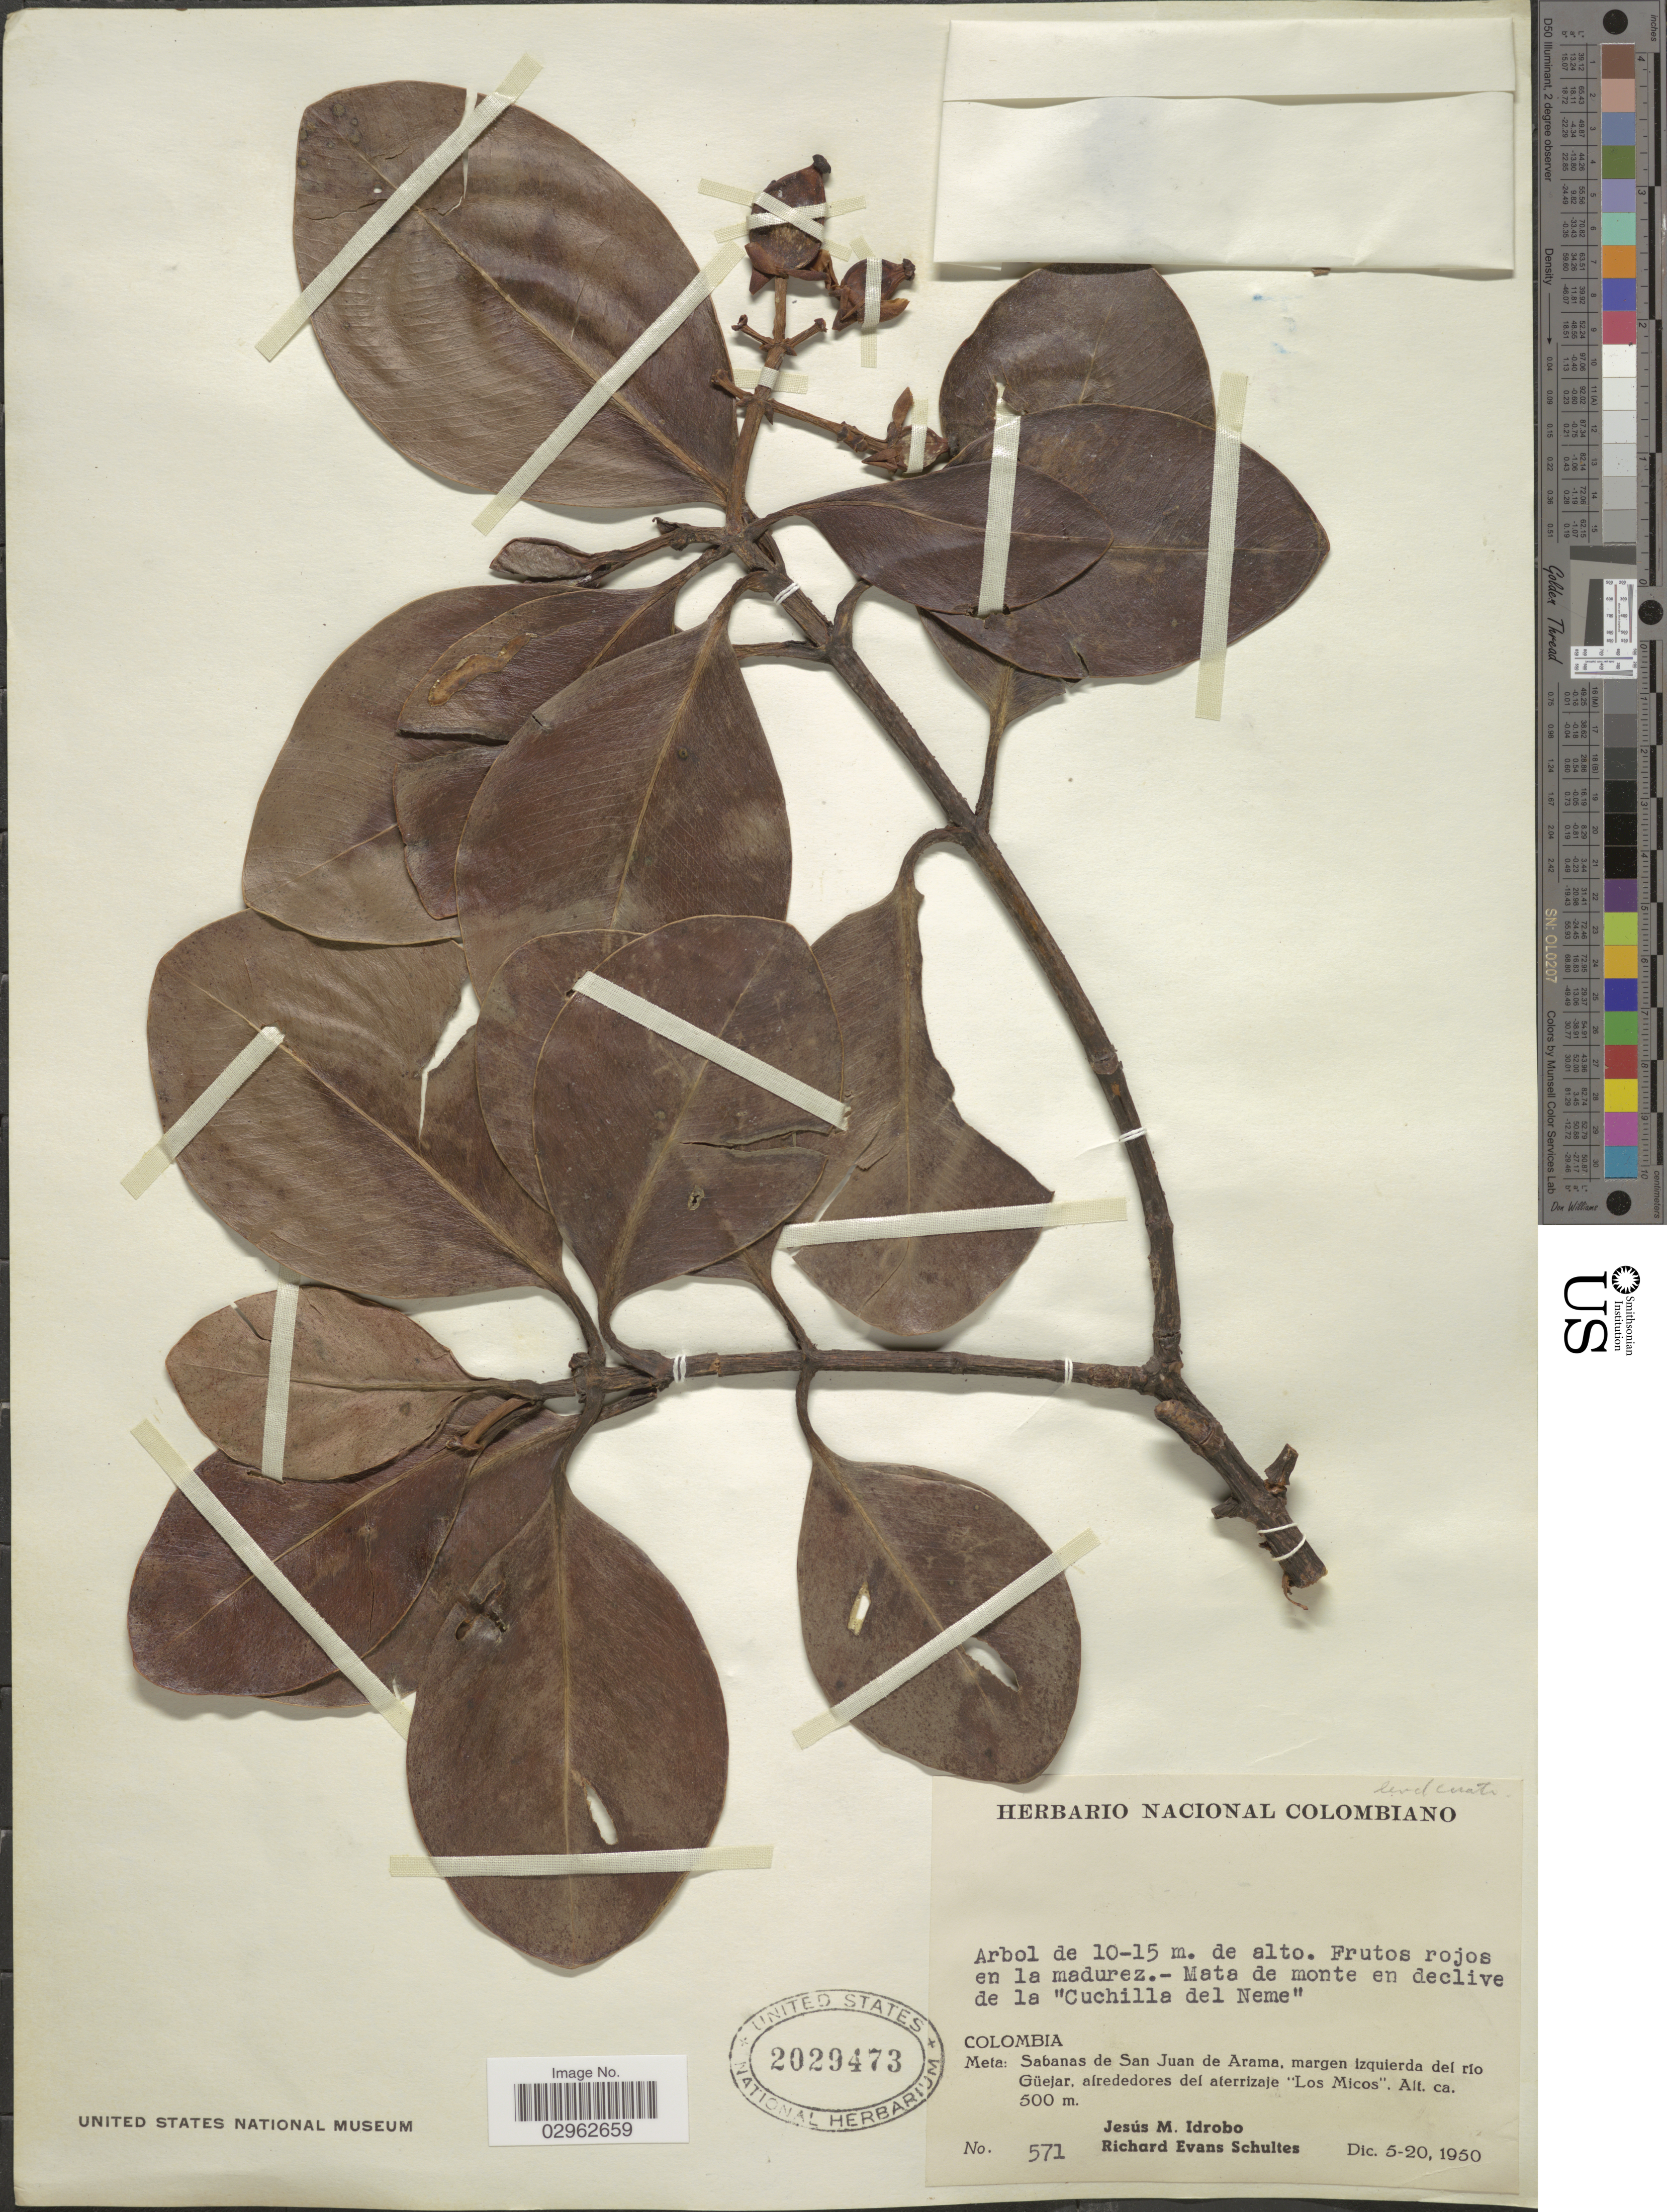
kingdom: Plantae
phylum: Tracheophyta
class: Magnoliopsida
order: Malpighiales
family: Clusiaceae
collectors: J. M. Idrobo & R. E. Schultes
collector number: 571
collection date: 1950-12-05/1950-12-20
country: Colombia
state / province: Meta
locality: Sabanas de San Juan de Arama, margen izquierda del río Güejar, alrededores del aterrizaje "Los Micos", Mata de monte en el declive occidental de la "Cuchilla del Neme".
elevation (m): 500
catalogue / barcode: US 2029473